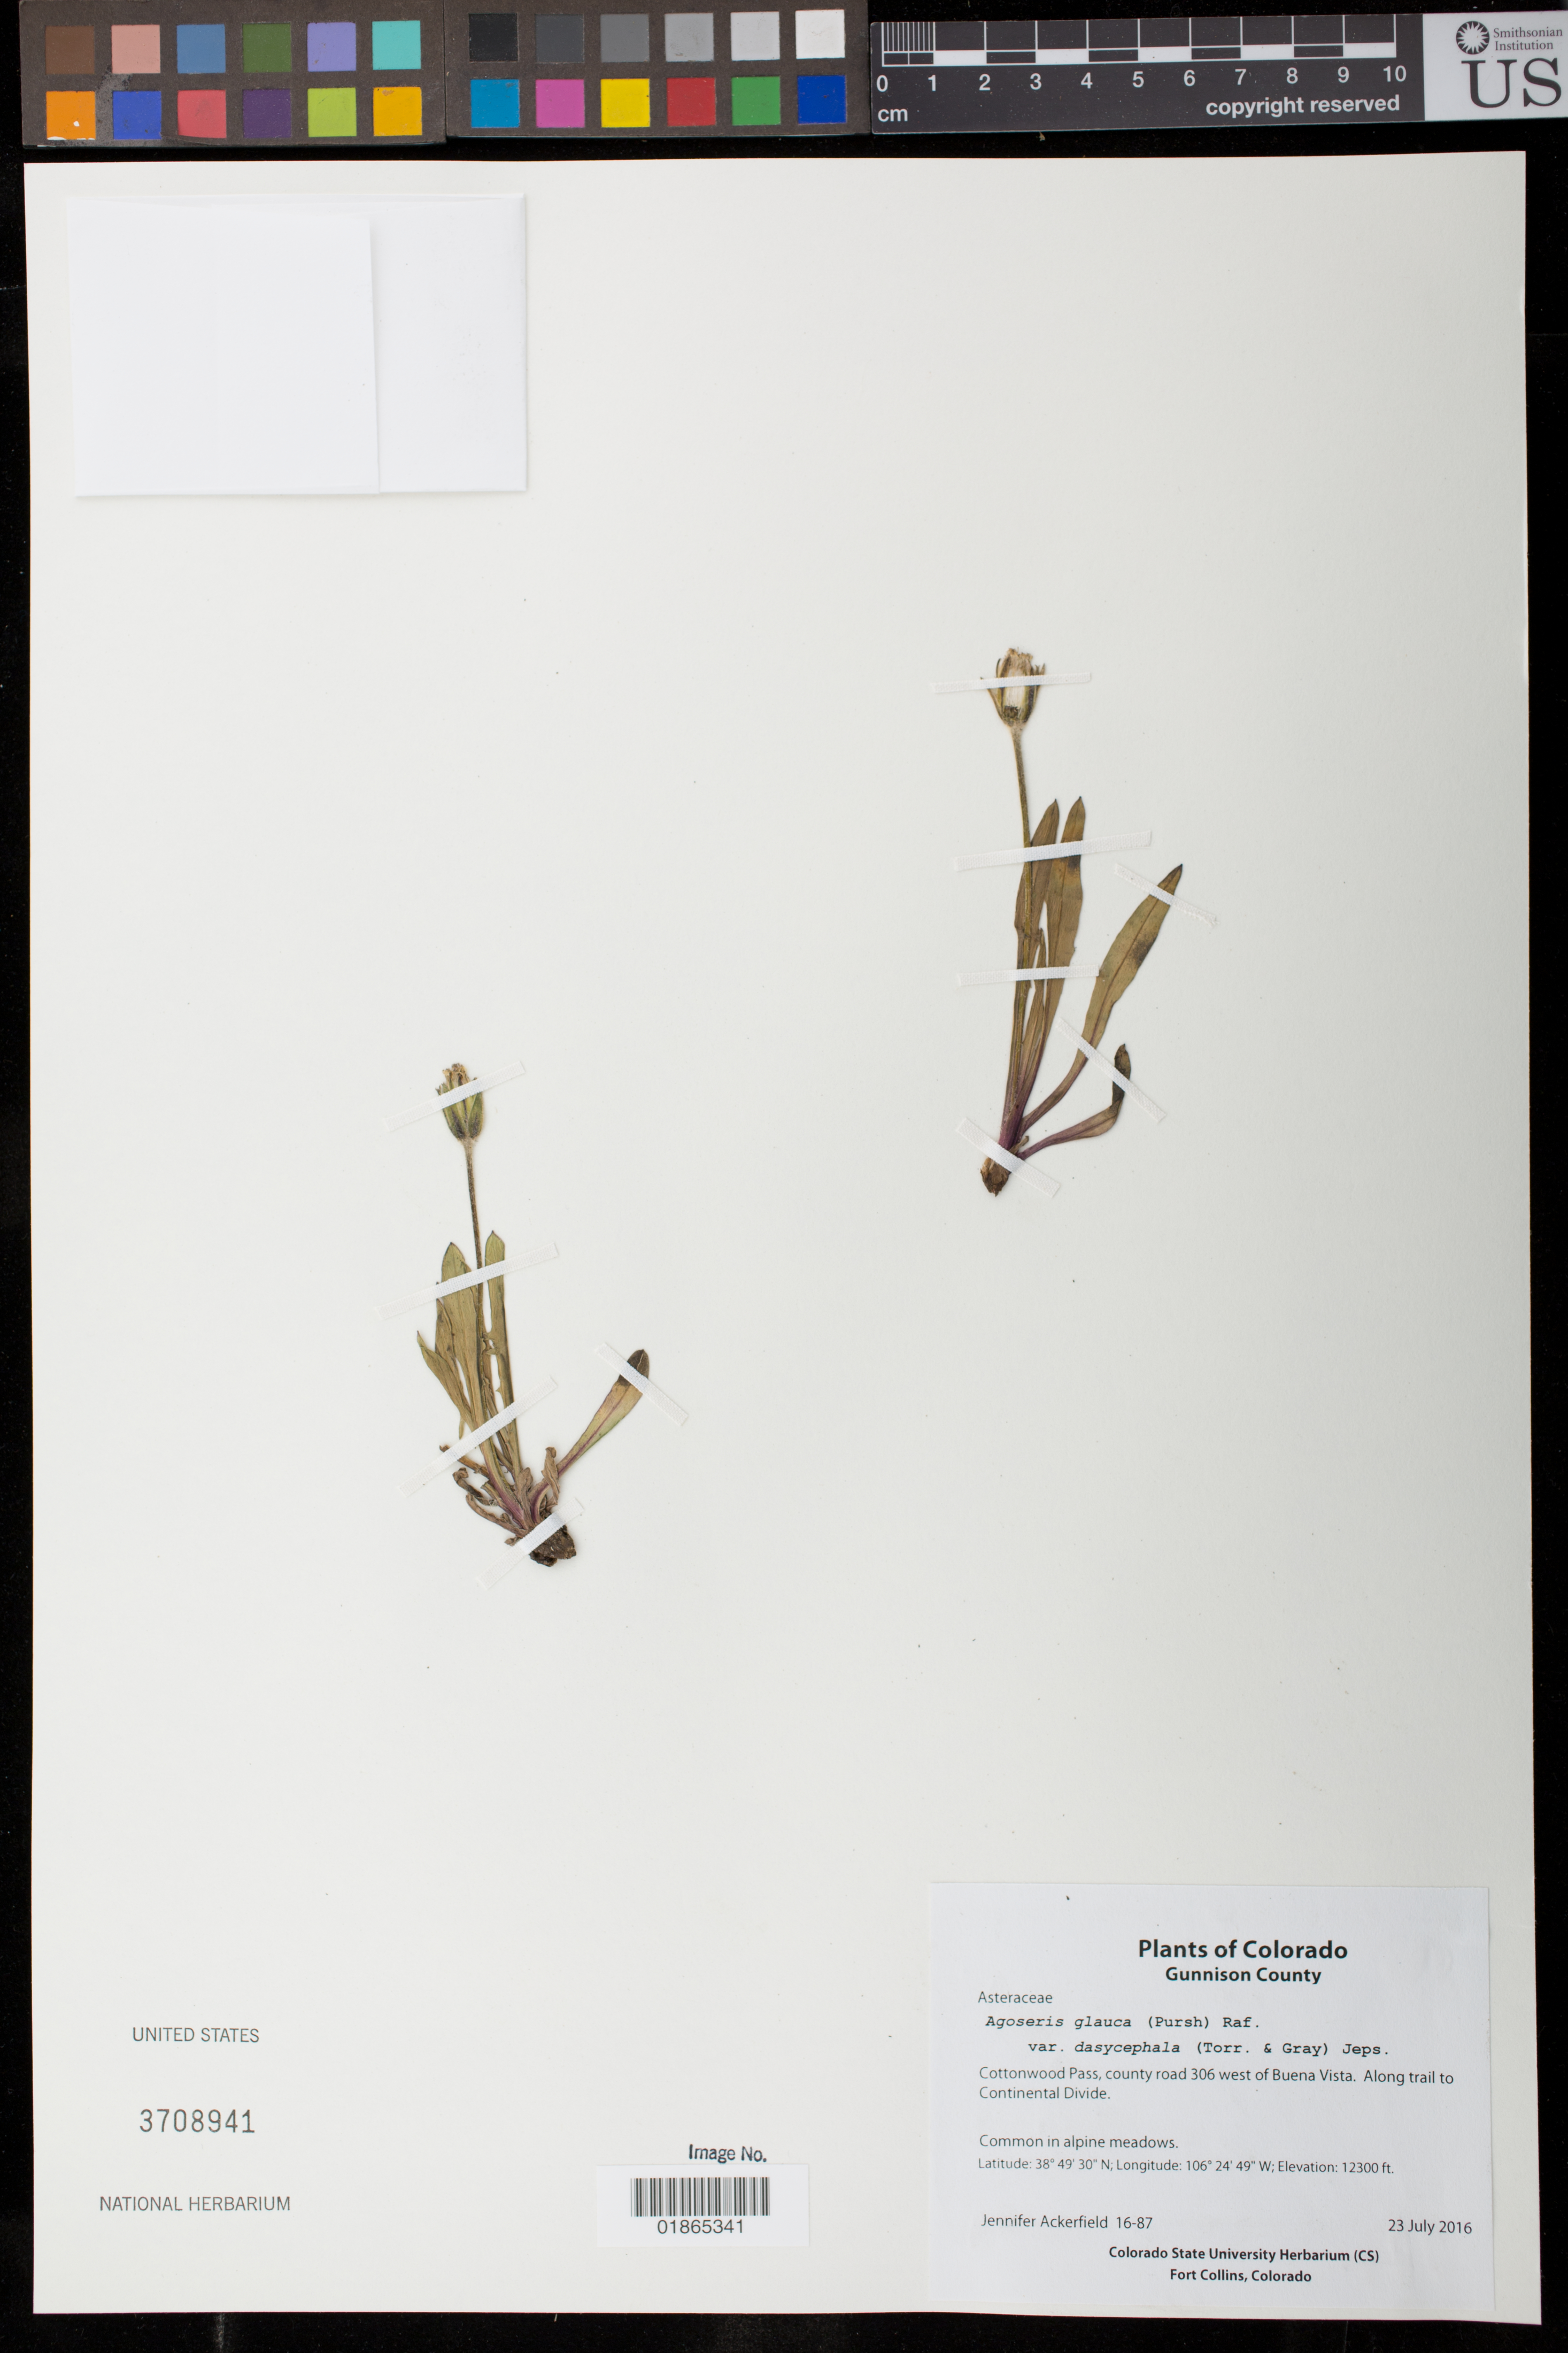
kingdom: Plantae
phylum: Tracheophyta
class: Magnoliopsida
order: Asterales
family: Asteraceae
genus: Agoseris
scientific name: Agoseris glauca var. dasycephala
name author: (Torr. & A. Gray) Jeps.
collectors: J. Ackerfield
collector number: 16-87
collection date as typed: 23 July 2016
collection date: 2016-07-23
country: United States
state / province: Colorado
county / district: Gunnison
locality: Cottonwood Pass, county road 306 W of Buena Vista. Along trail to Continental Divide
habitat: Common in alpine meadows.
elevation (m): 3749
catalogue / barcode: US 3708941